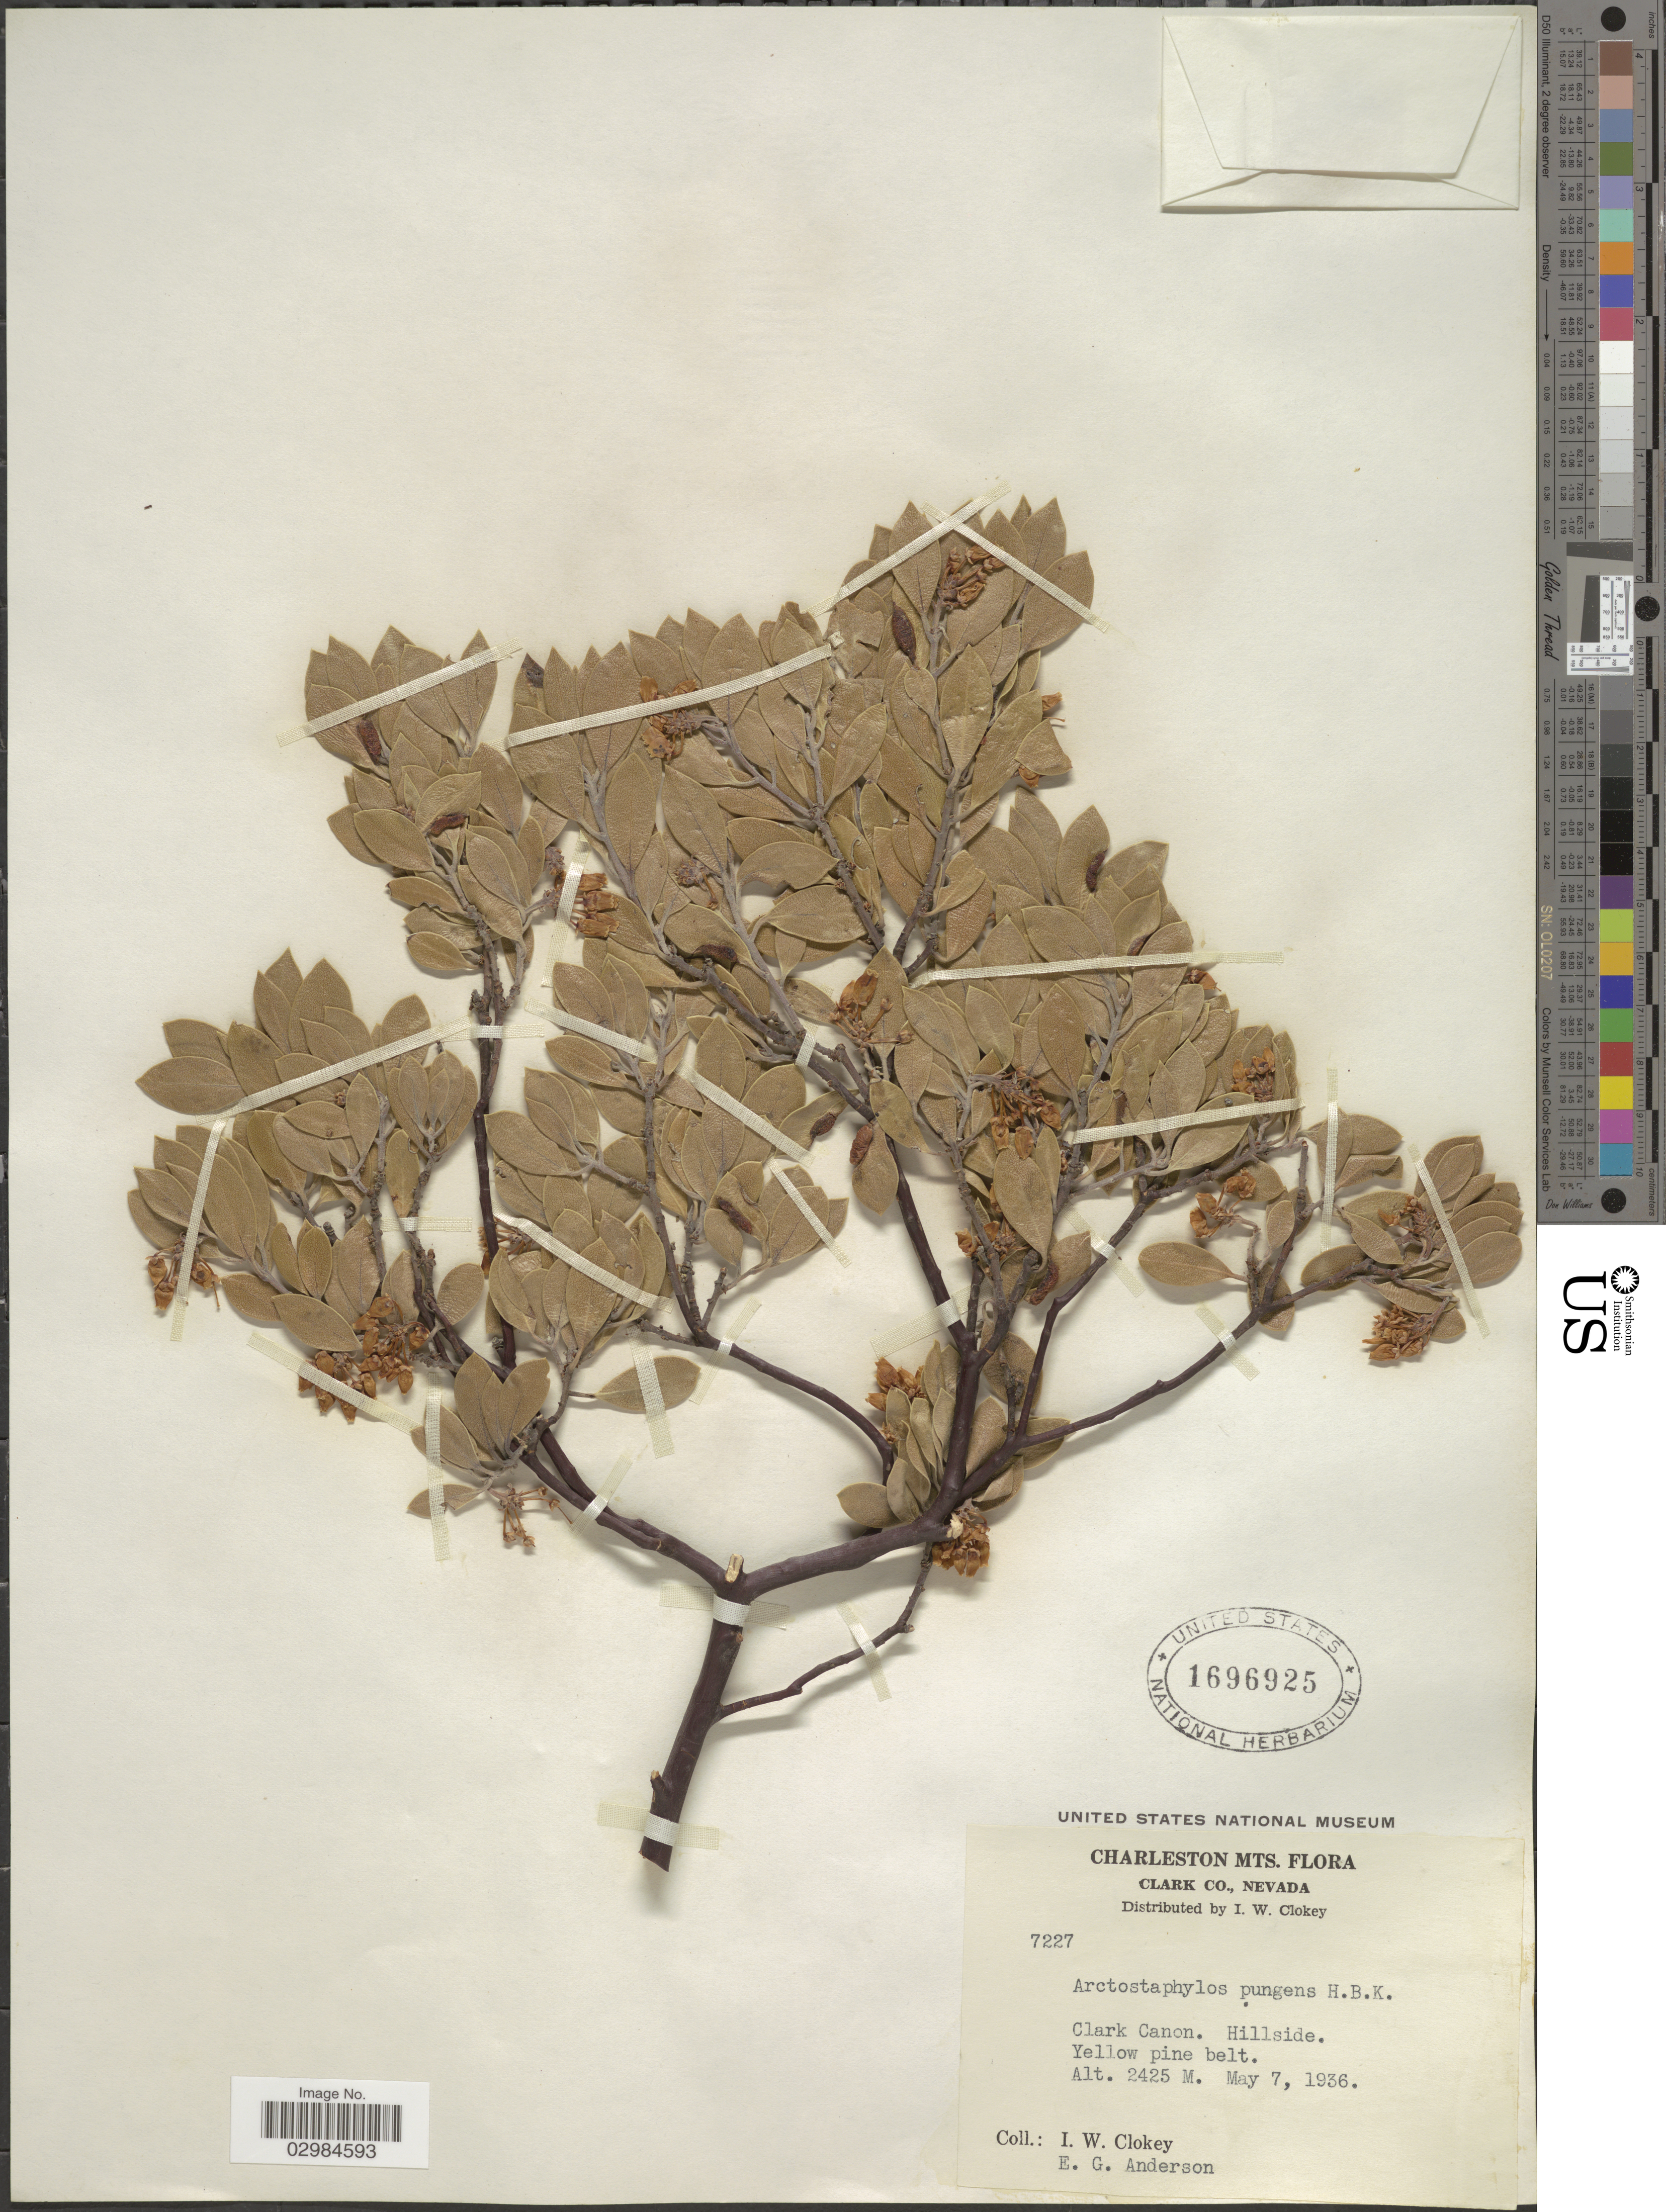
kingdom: Plantae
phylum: Tracheophyta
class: Magnoliopsida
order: Ericales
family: Ericaceae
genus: Arctostaphylos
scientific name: Arctostaphylos pungens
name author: Kunth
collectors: I. W. Clokey & E. G. Anderson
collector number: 7227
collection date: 1936-05-07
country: United States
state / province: Nevada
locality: Charleston Mts. Clark Co. Clark Canon. Hillside. Yellow pine belt.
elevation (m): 2425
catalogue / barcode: US 1696925